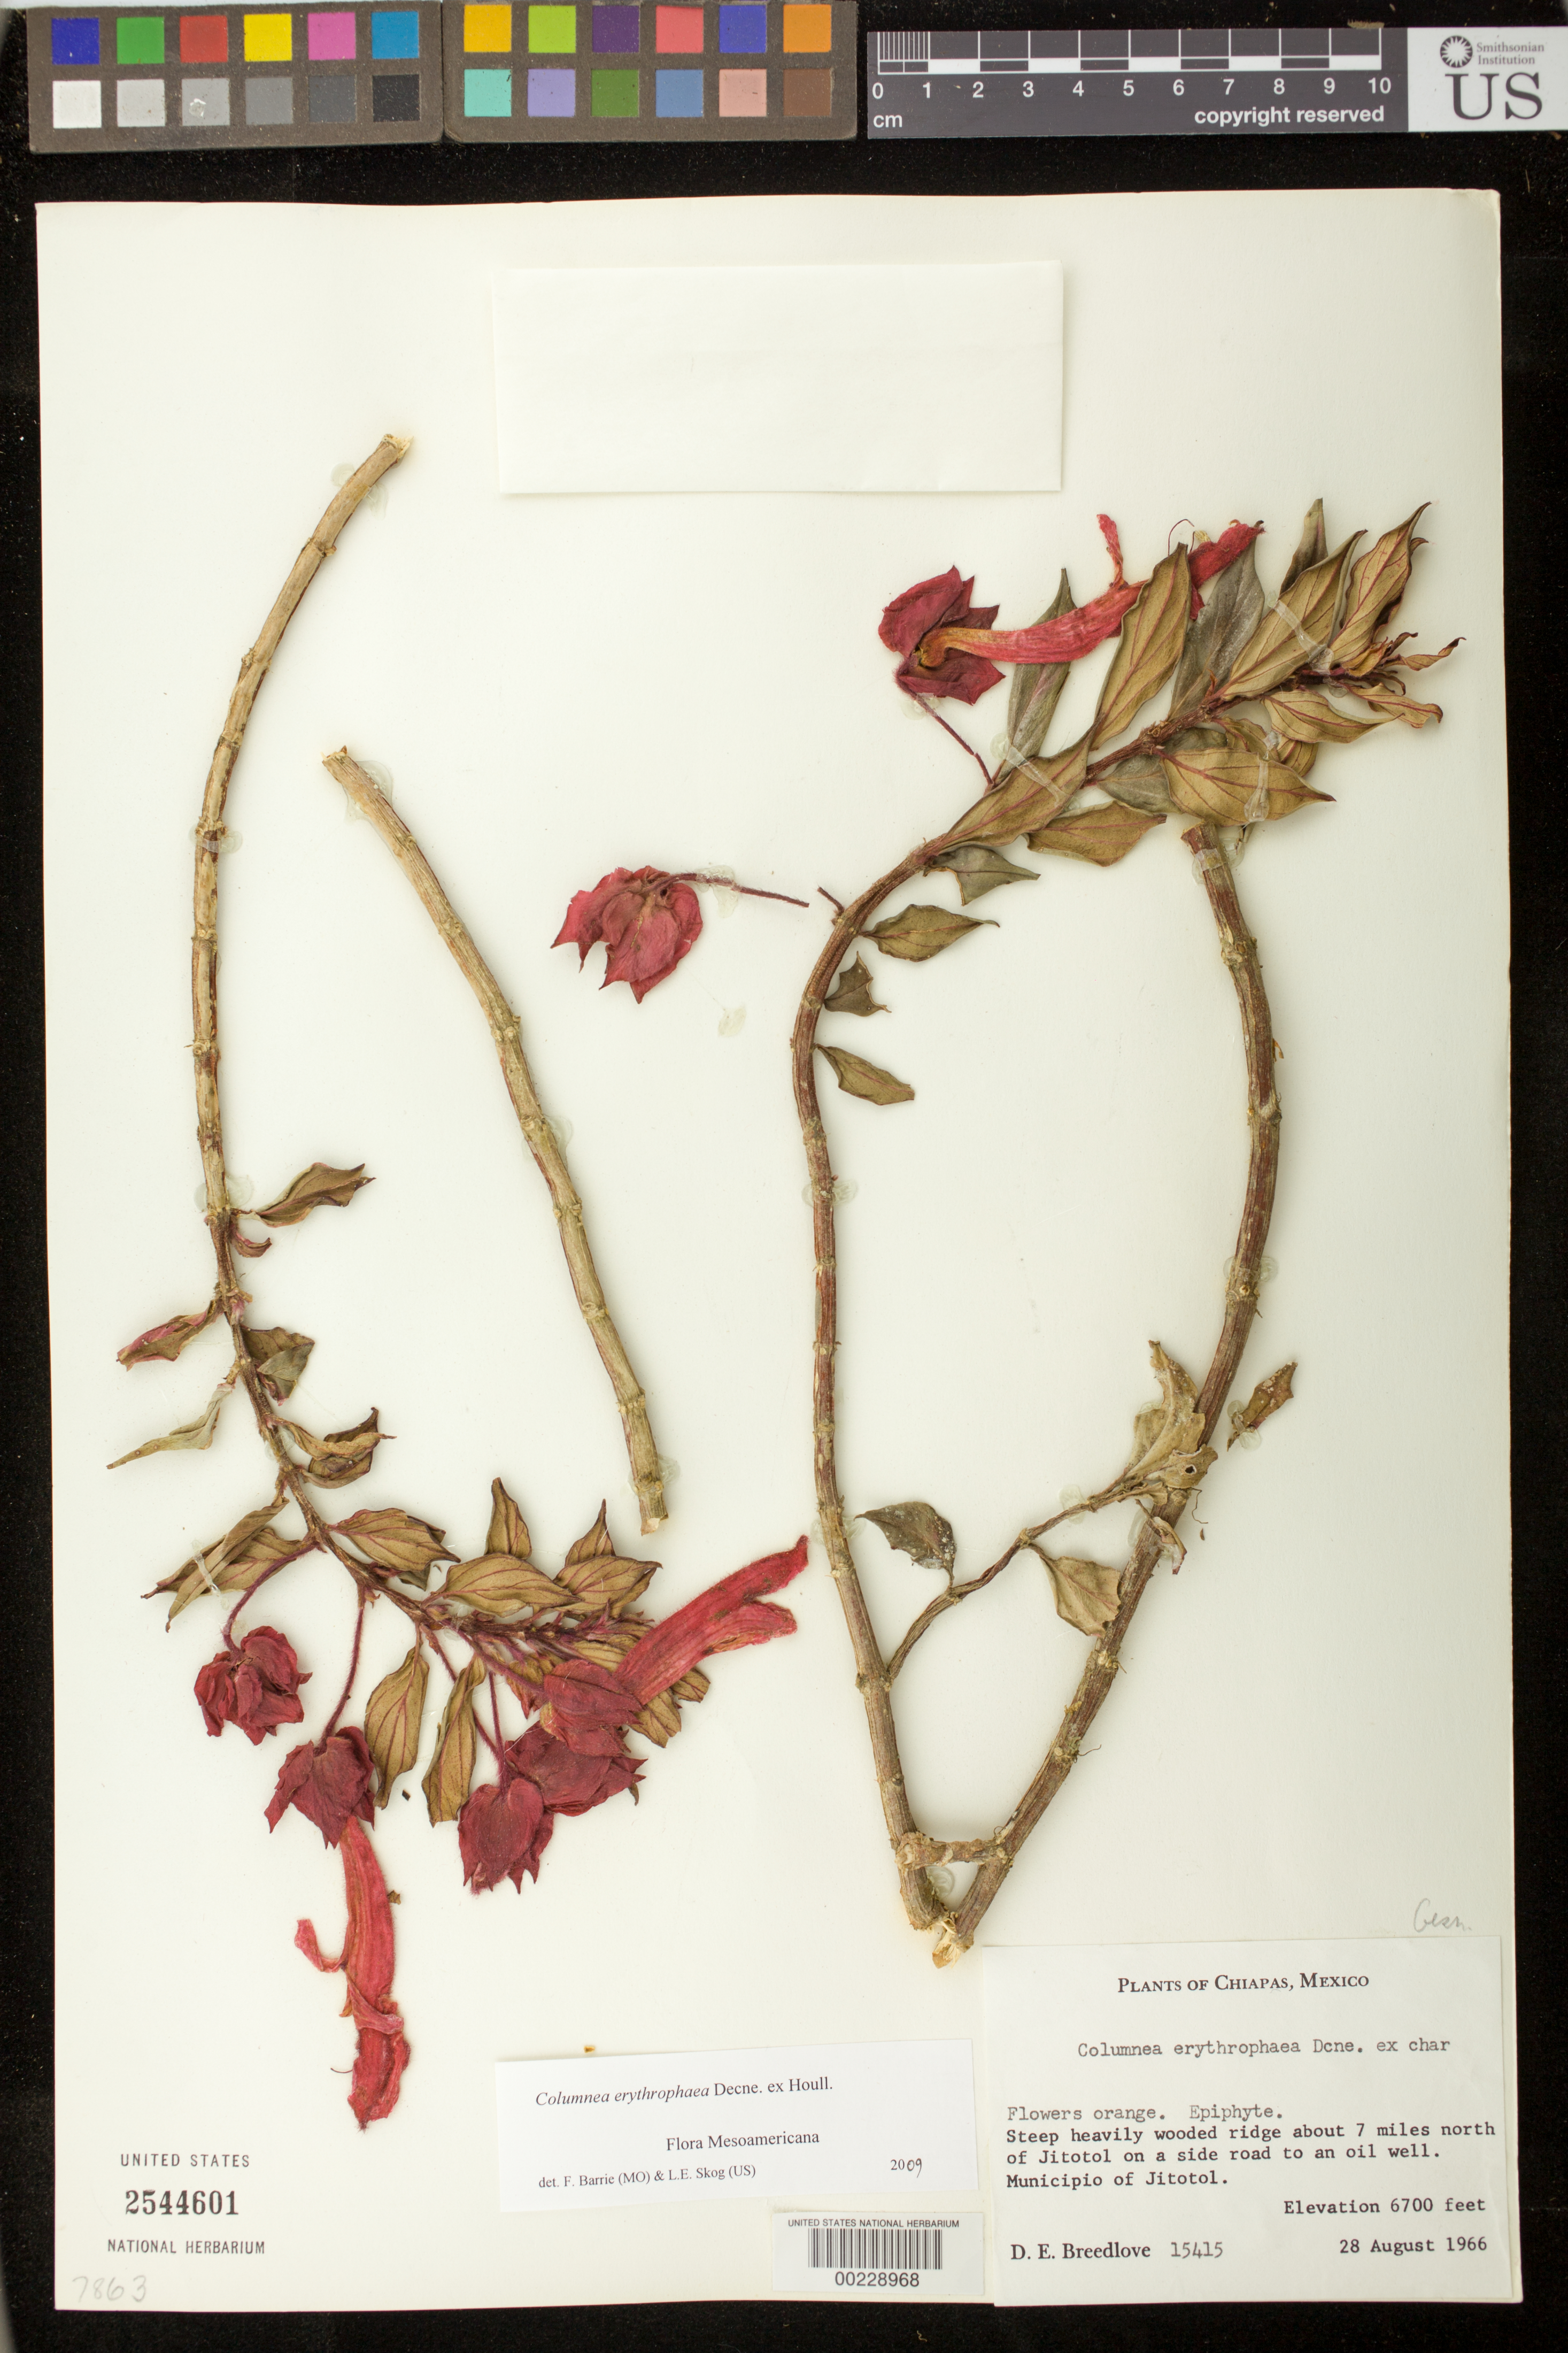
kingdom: Plantae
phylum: Tracheophyta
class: Magnoliopsida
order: Lamiales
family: Gesneriaceae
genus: Columnea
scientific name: Columnea erythrophaea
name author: Decne. ex Houllet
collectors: D. E. Breedlove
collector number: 15415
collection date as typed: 28 Aug 1966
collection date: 1966-08-28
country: Mexico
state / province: Chiapas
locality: Mpio. of Jitotol, about 7 mi N of Jitotol on a side road to an oil well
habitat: Steep heavily wooded ridge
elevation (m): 2042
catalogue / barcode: US 2544601